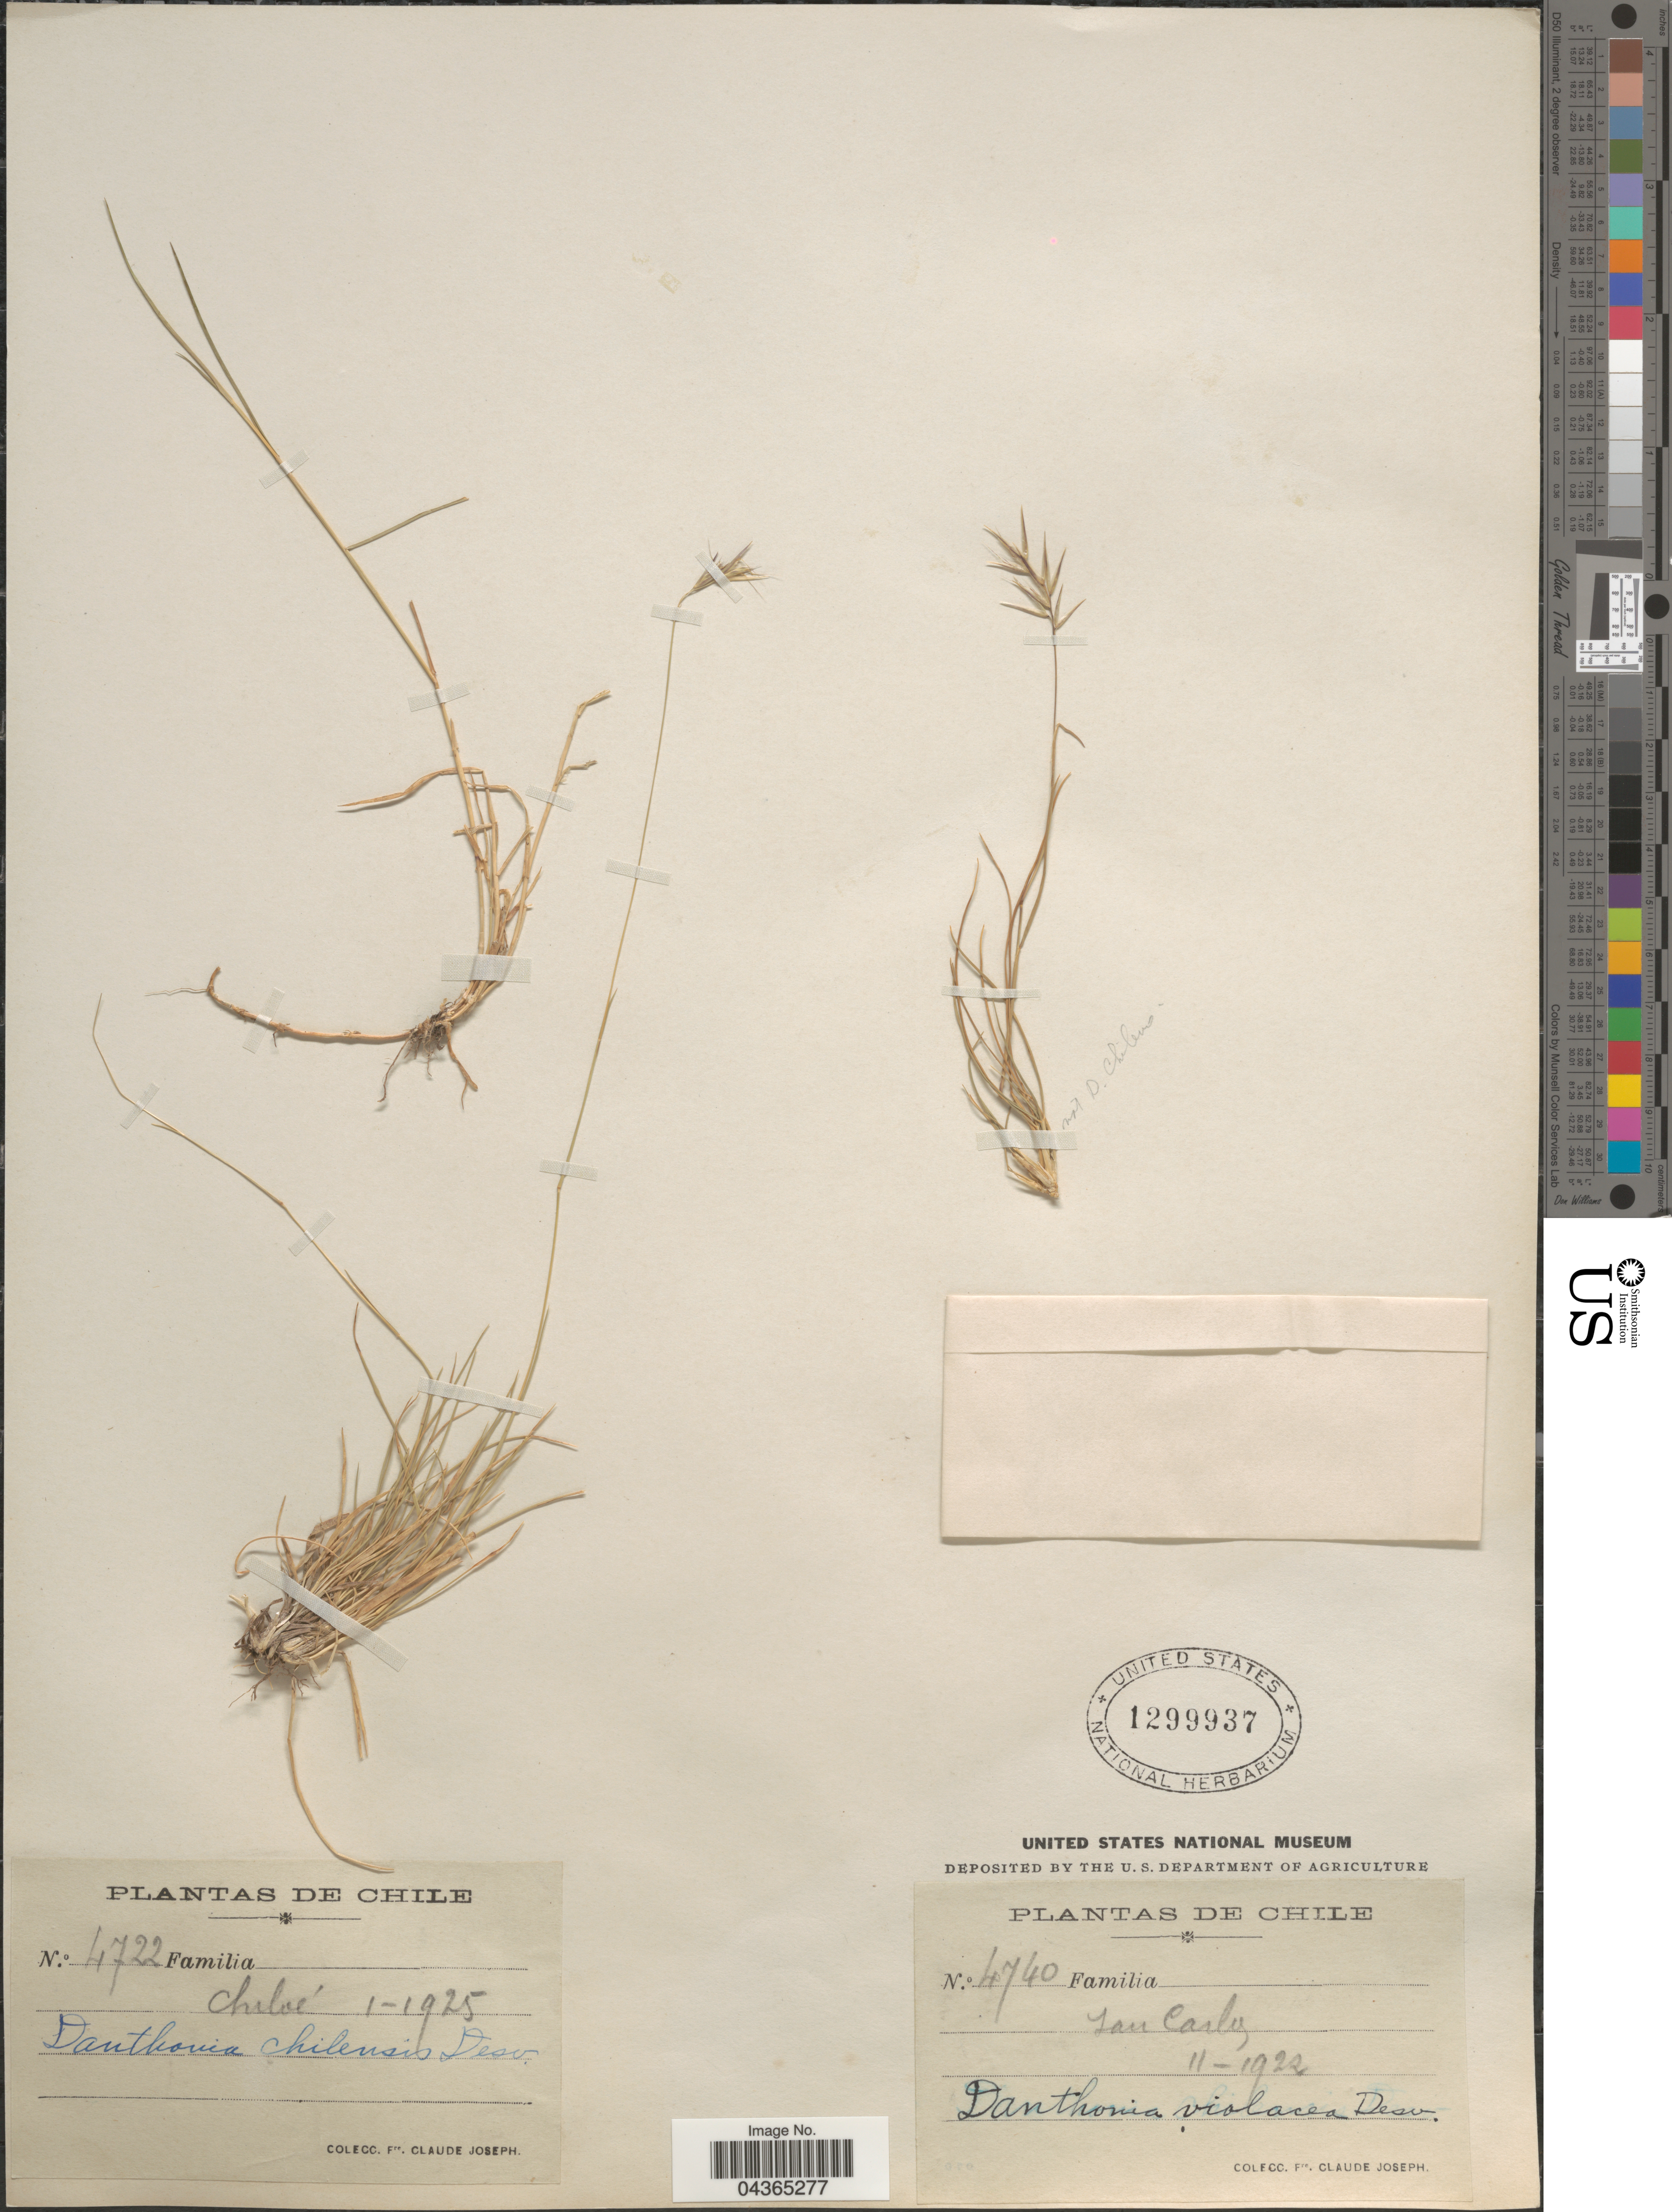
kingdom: Plantae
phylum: Tracheophyta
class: Liliopsida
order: Poales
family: Poaceae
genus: Rytidosperma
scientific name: Rytidosperma violaceum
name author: (É. Desv.) Nicora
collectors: Bro. Claude-Joseph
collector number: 4722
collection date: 1925-01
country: Chile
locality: Chiloé.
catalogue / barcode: US 1299937